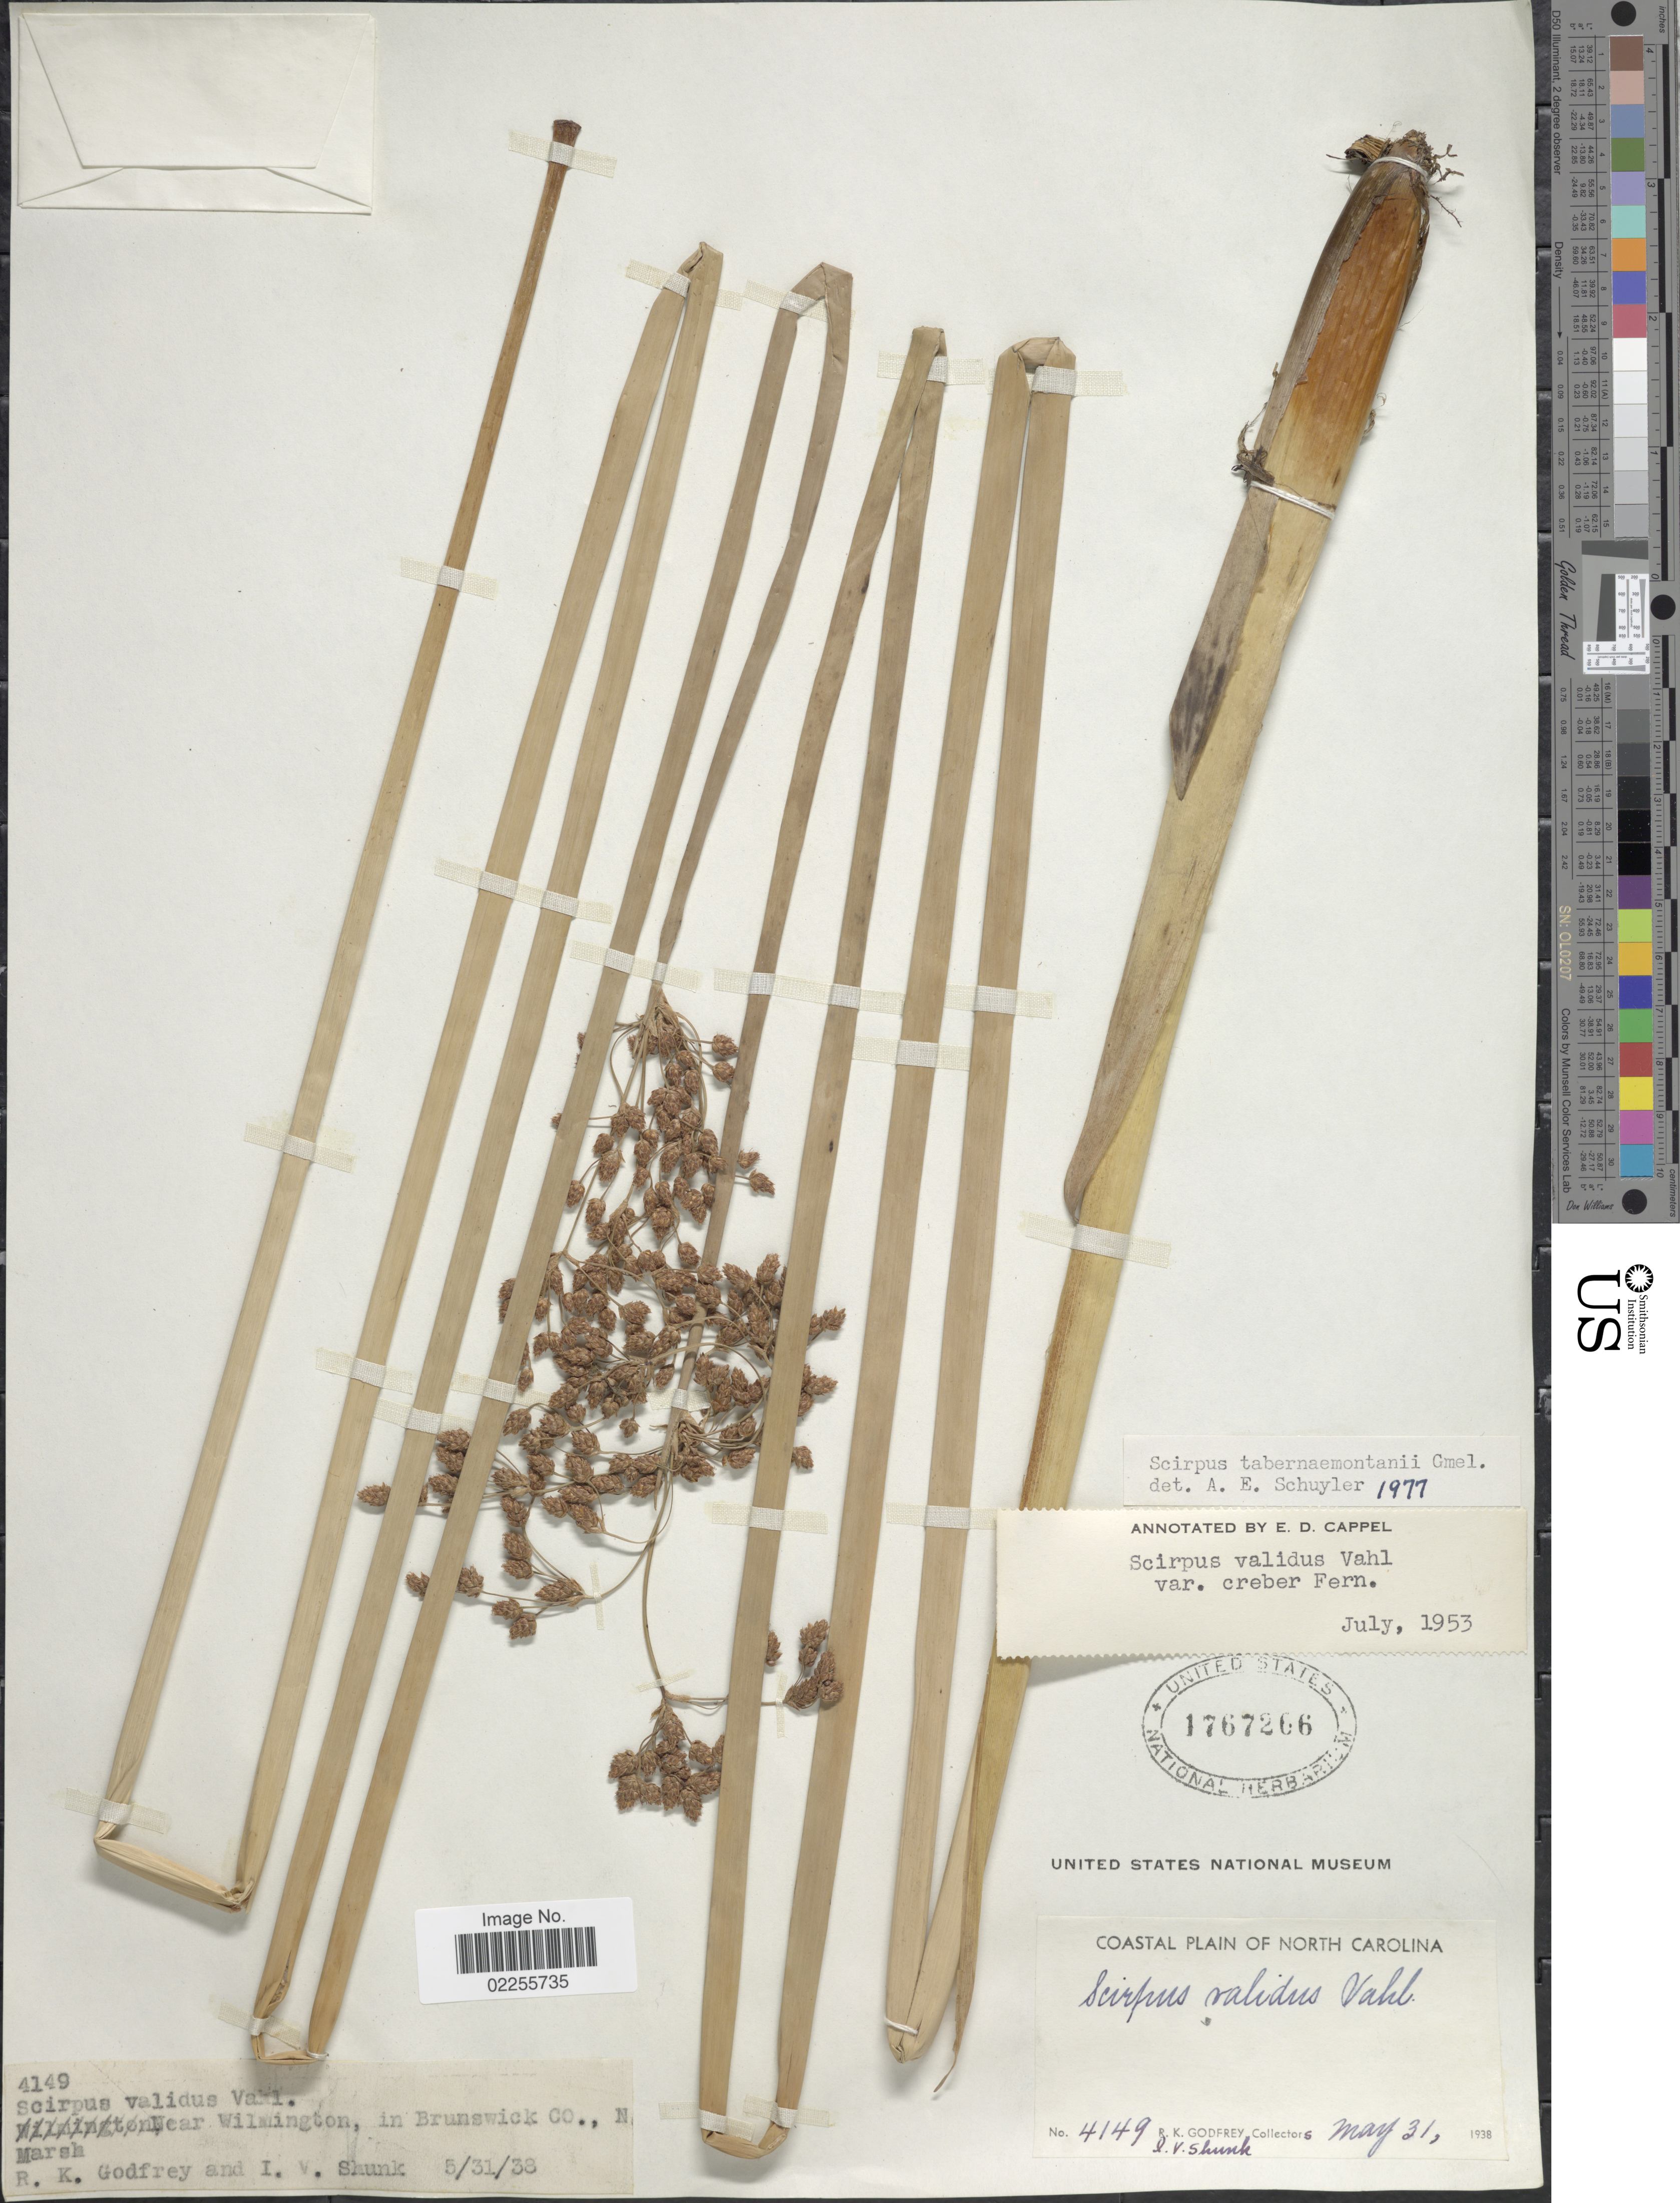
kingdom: Plantae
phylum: Tracheophyta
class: Liliopsida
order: Poales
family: Cyperaceae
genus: Schoenoplectus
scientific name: Schoenoplectus tabernaemontani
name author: (C.C. Gmel.) Palla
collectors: R. K. Godfrey & I. Shunk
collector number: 4149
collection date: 1938-05-31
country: United States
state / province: North Carolina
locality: Coastal plain of North Carolina, near Willington, in Brunswick Co.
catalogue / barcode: US 1767266